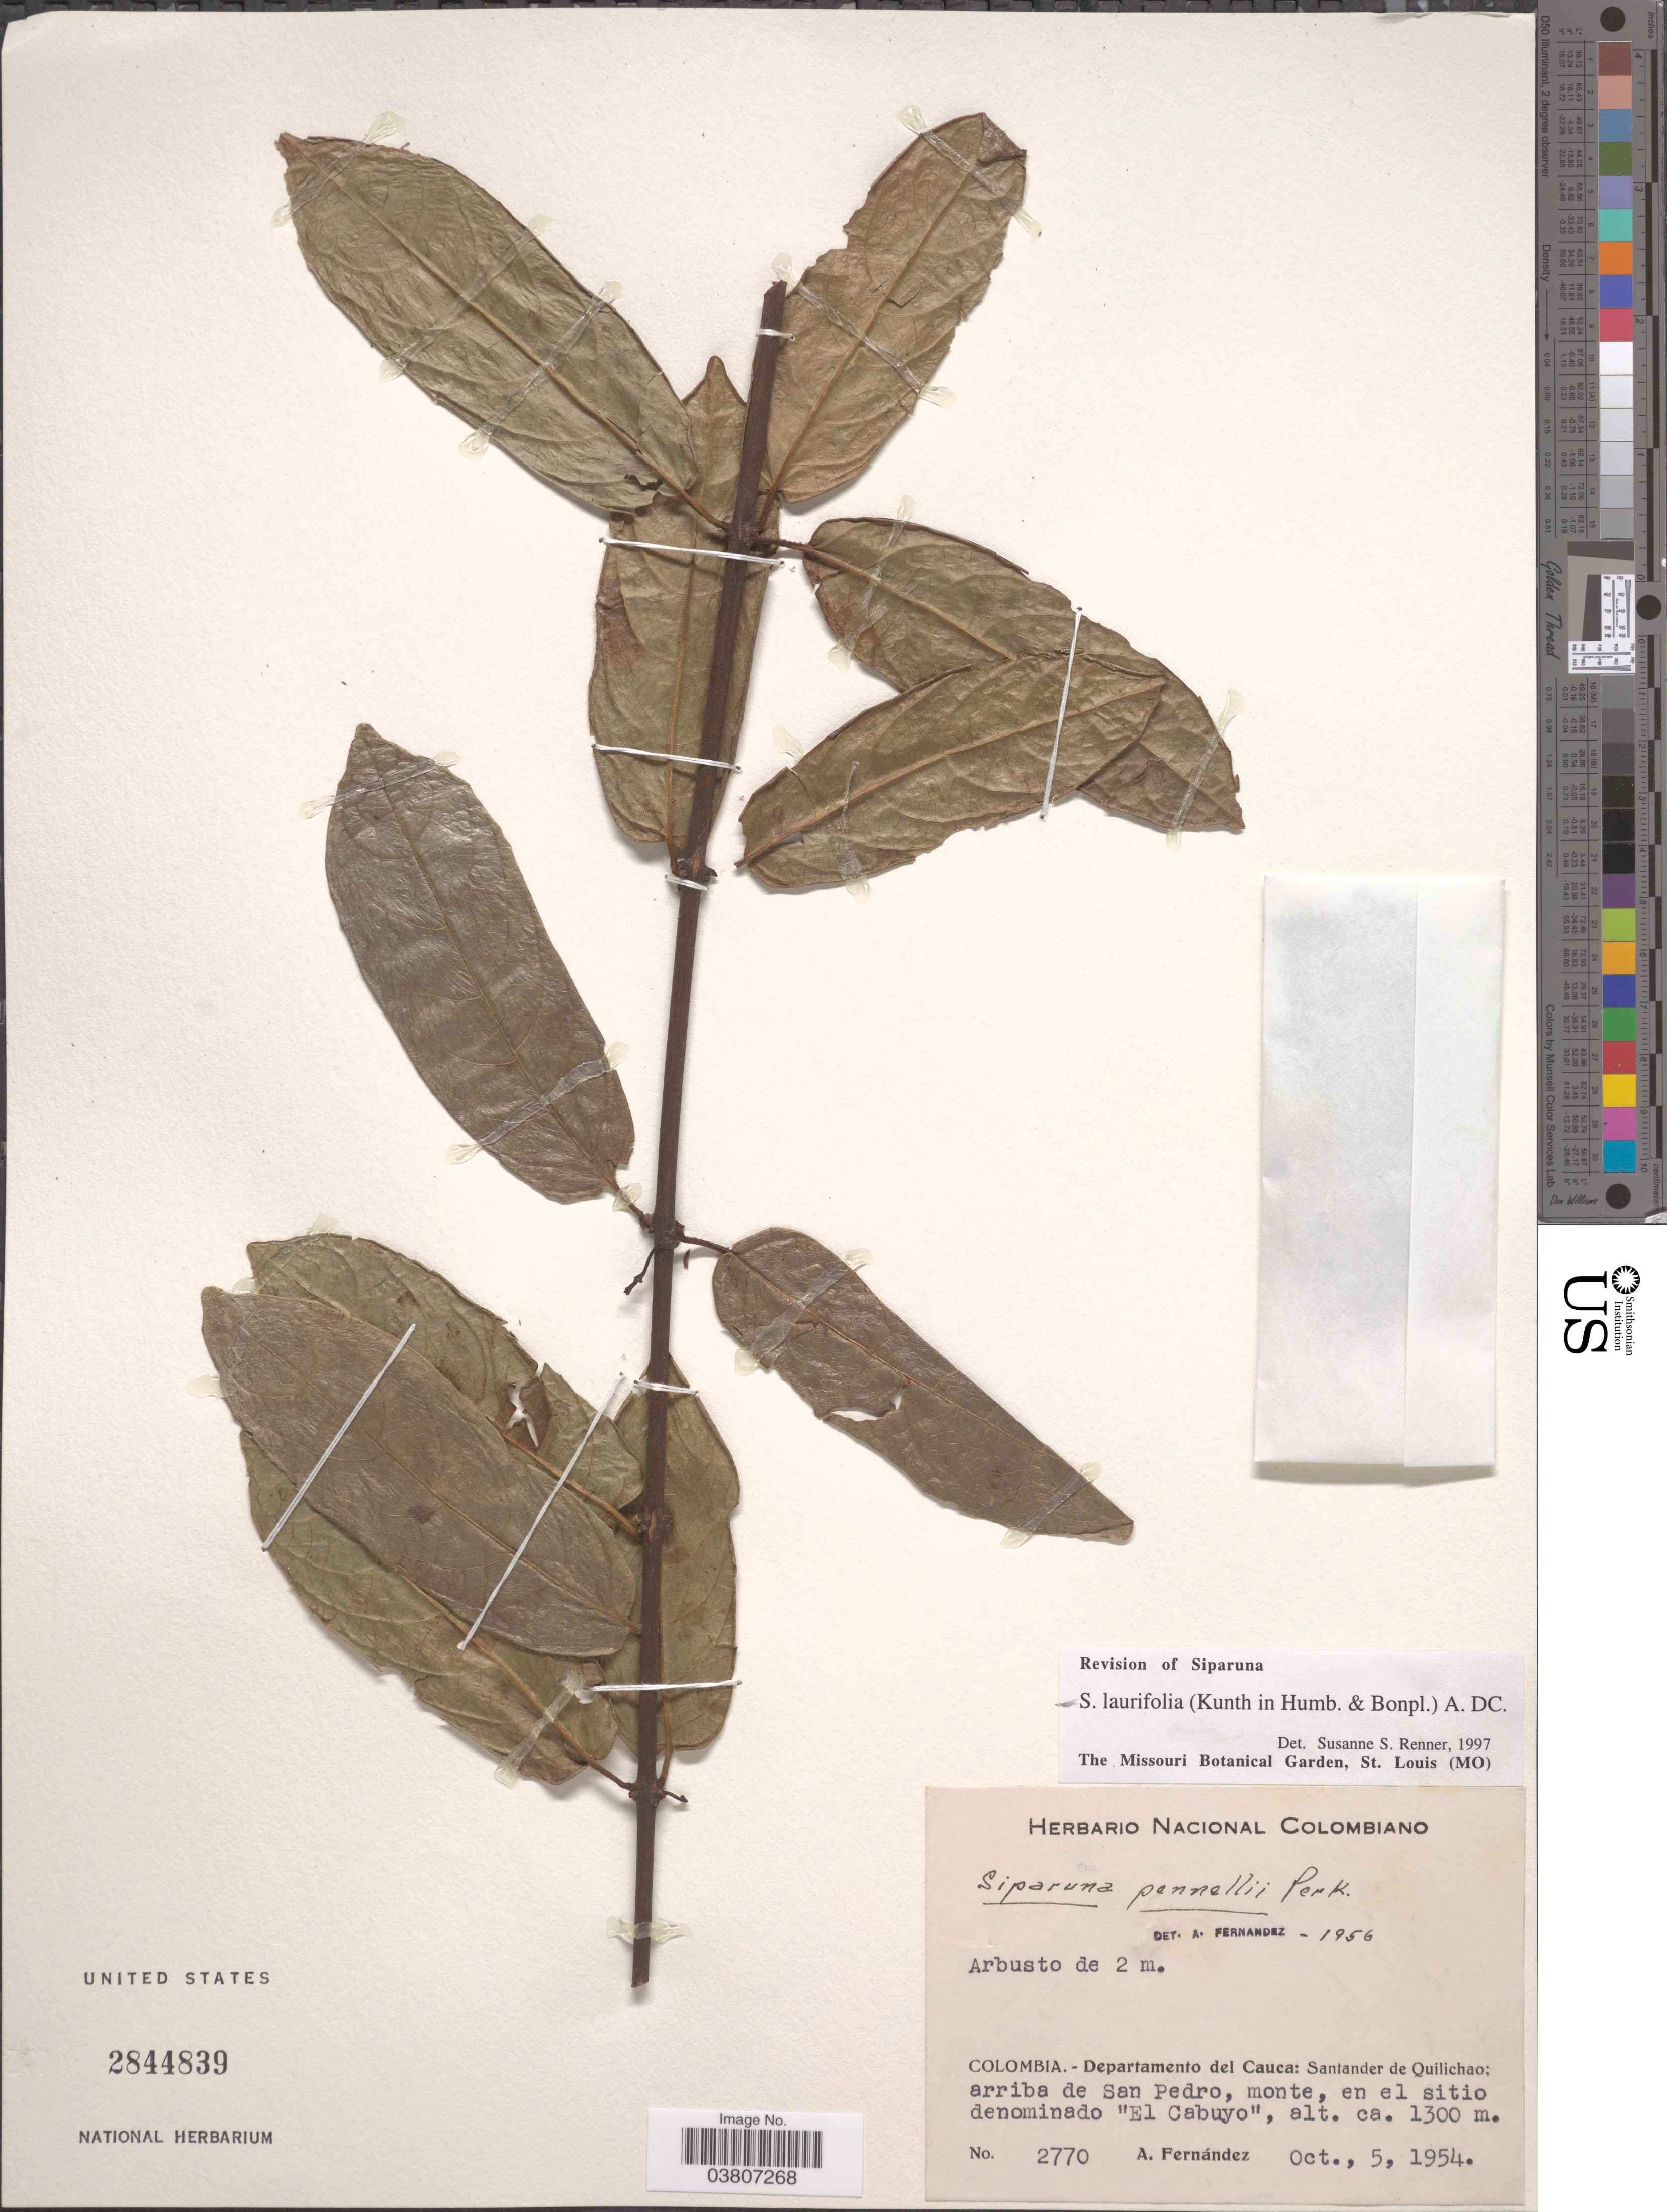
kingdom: Plantae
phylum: Tracheophyta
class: Magnoliopsida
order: Laurales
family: Siparunaceae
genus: Siparuna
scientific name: Siparuna laurifolia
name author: (Kunth) A. DC.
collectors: A. Fernández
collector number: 2770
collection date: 1954-10-05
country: Colombia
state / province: Cauca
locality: Departamento del Cauca: Santander de Quilichao; arriba de San Pedro, monte, en el sitio denominado "El Cabuyo".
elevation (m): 1300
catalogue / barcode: US 2844839